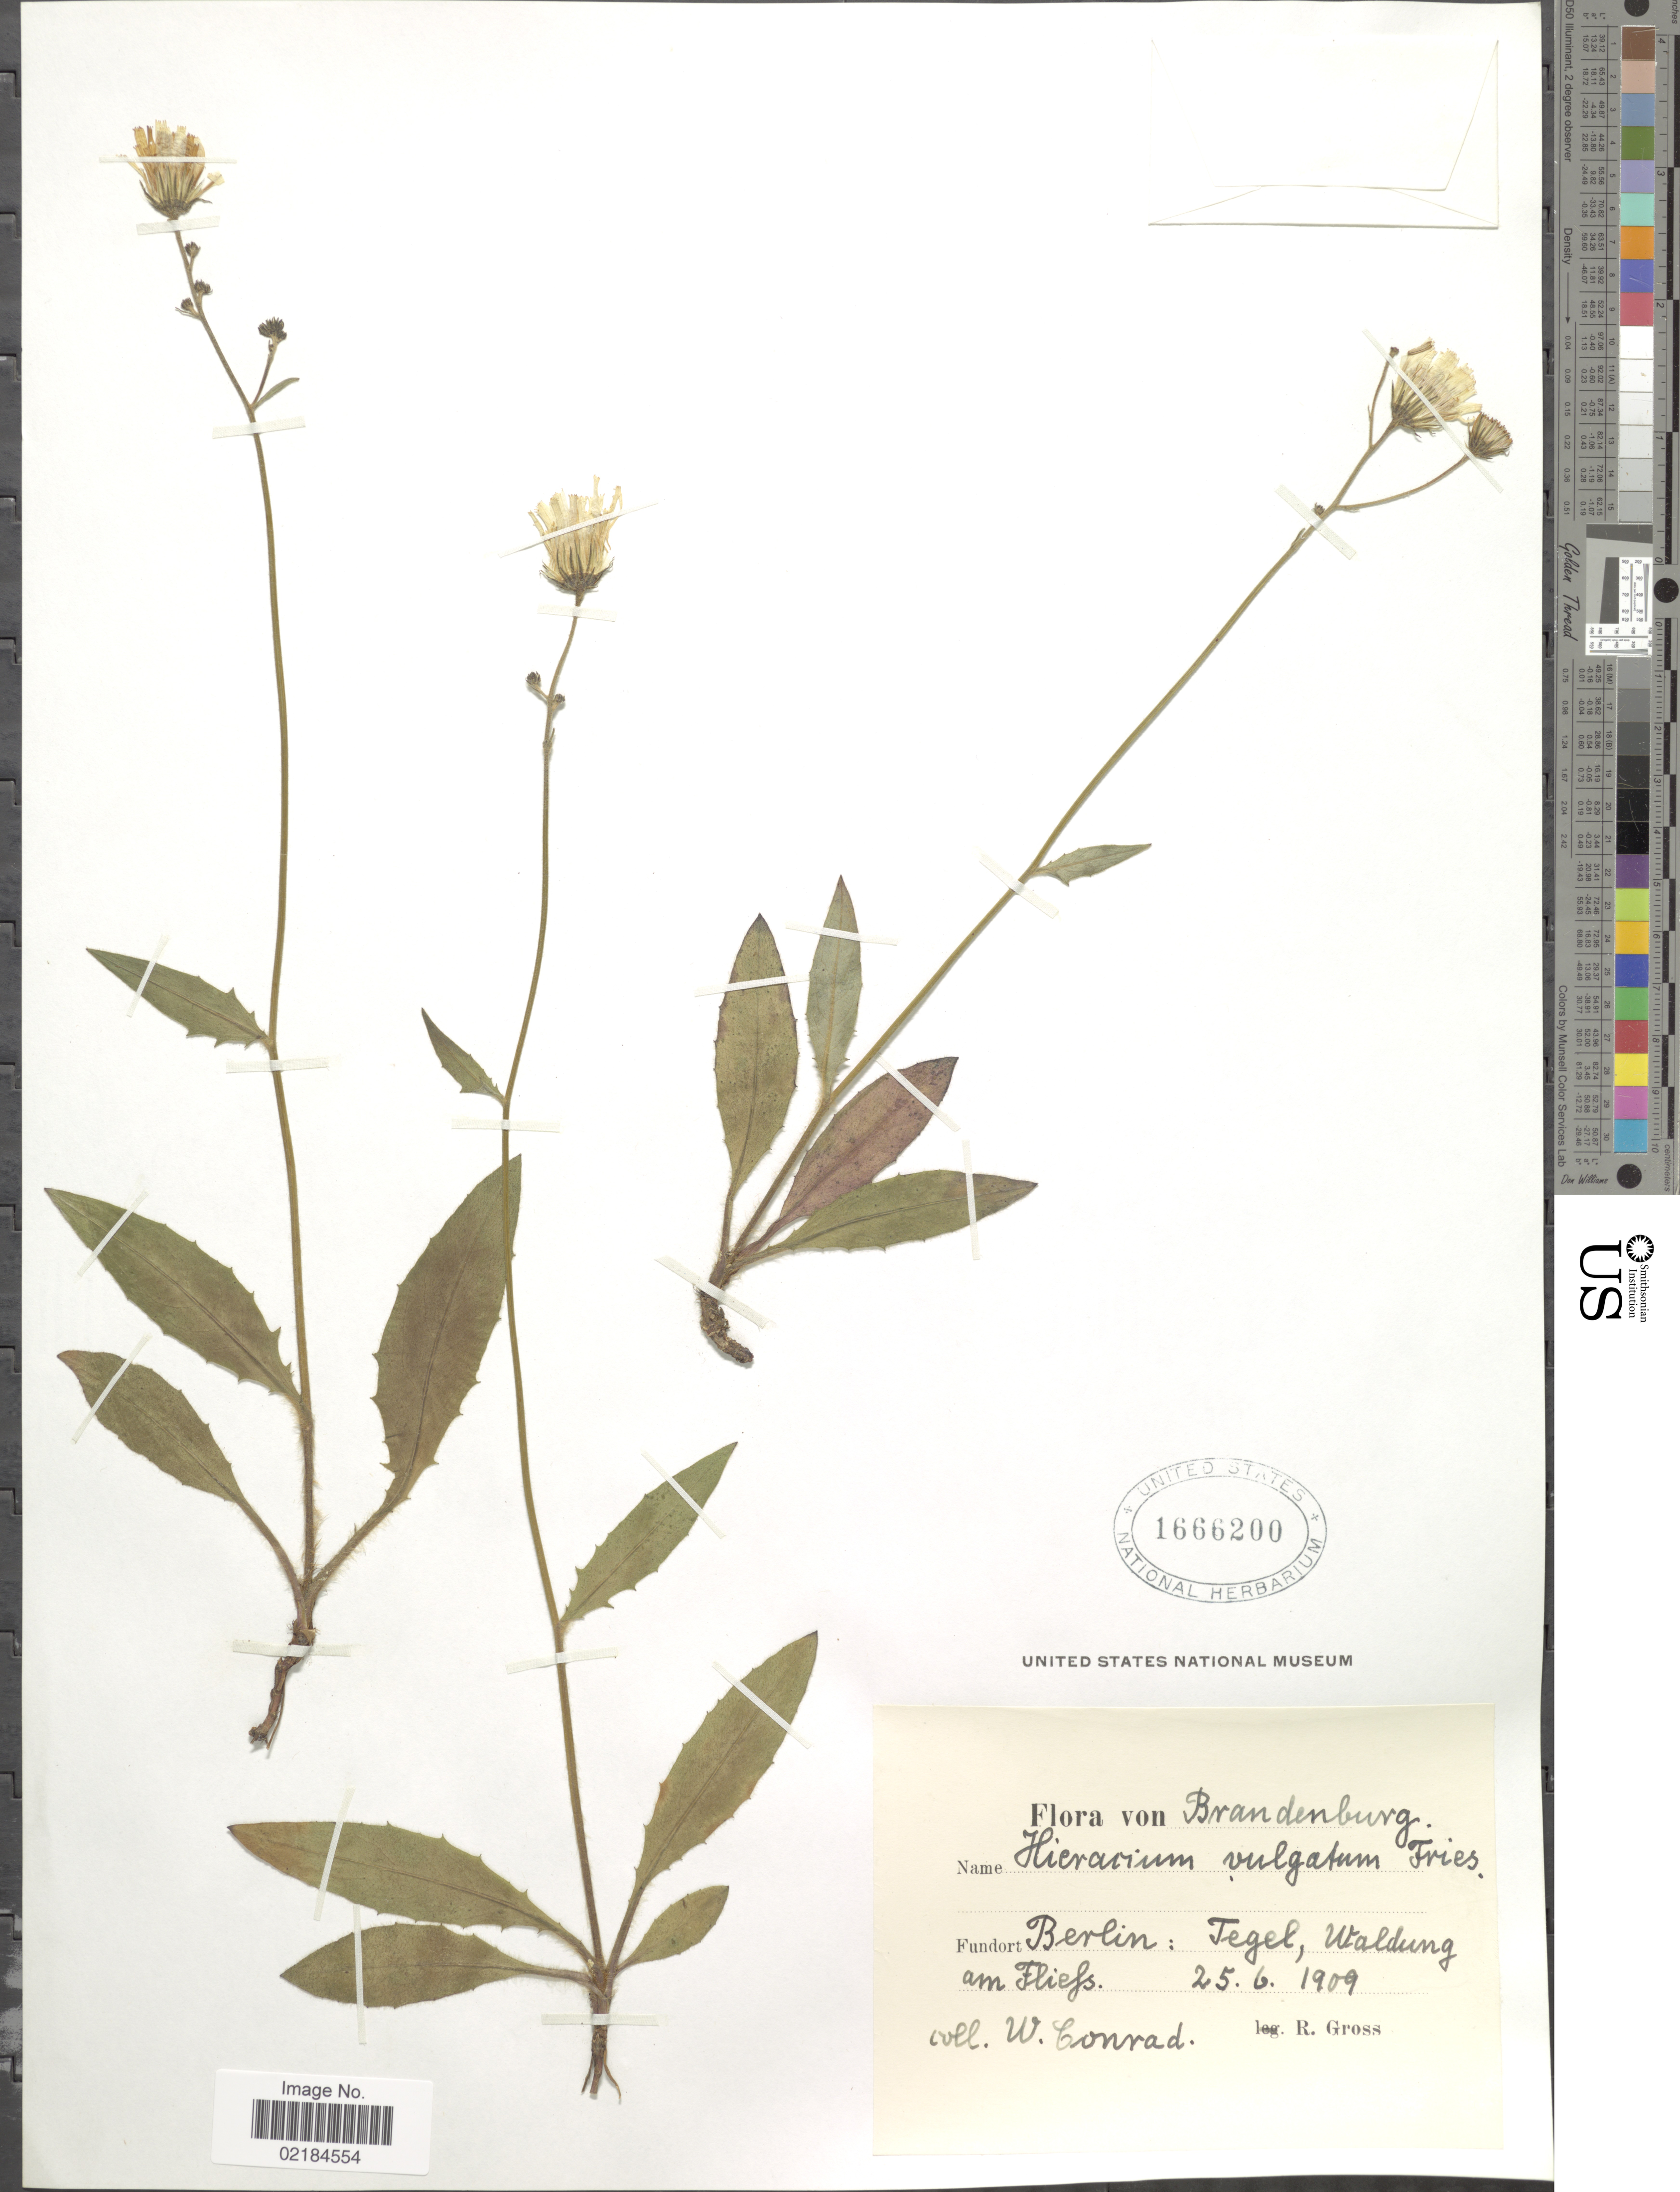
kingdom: Plantae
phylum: Tracheophyta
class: Magnoliopsida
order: Asterales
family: Asteraceae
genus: Hieracium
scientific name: Hieracium lachenalii subsp. cruenifolium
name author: (Dahlst. & Lübeck) Zahn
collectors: W. Conrad & R. Gross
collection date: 1909-06-25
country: Germany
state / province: Brandenburg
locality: Fundort Berlin: Tegel, Waldung am Fliefs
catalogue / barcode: US 1666200